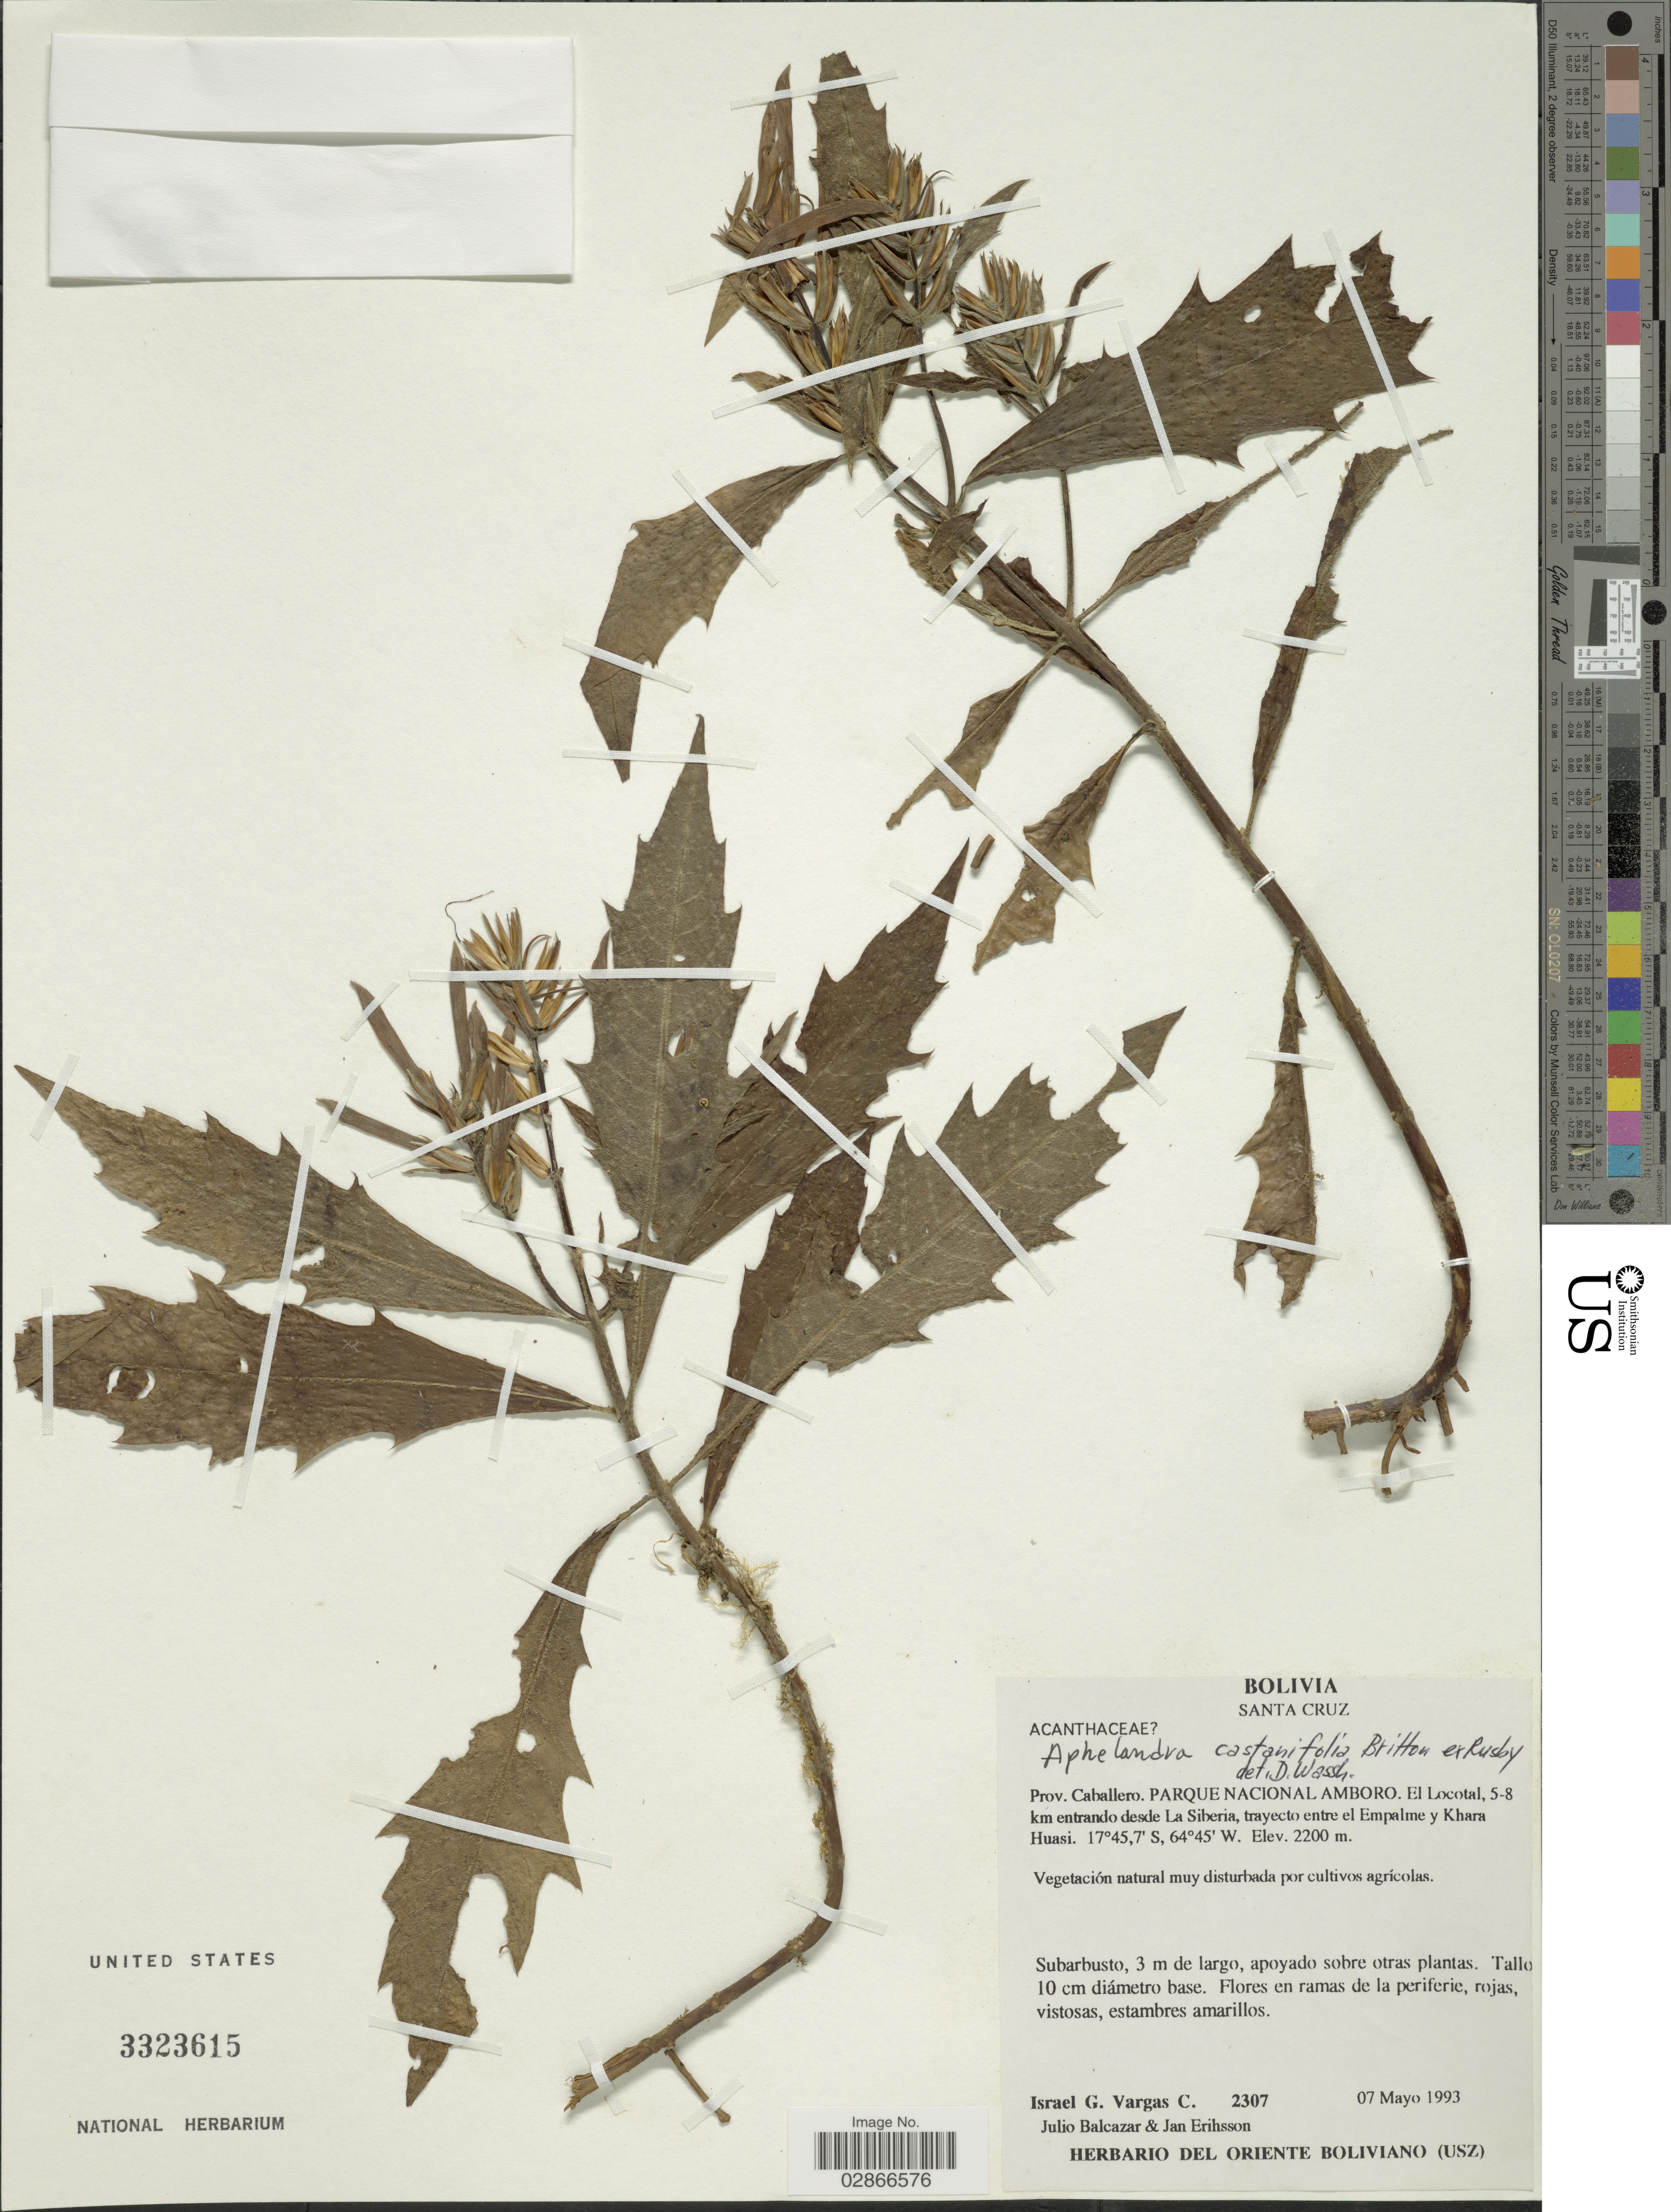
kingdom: Plantae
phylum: Tracheophyta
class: Magnoliopsida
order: Lamiales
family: Acanthaceae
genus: Aphelandra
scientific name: Aphelandra castanaefolia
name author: Britton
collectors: I. G. Vargas C., J. Balcazar & J. Erihsson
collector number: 2307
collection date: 1993-05-07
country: Bolivia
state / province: Santa Cruz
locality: Prov. Caballero. Parque Nacional Amboro. El Locotal, 5-8 km entrando desde La Siberia, trayecto entre el Empalme y Khara Huasi.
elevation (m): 2200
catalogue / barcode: US 3323615